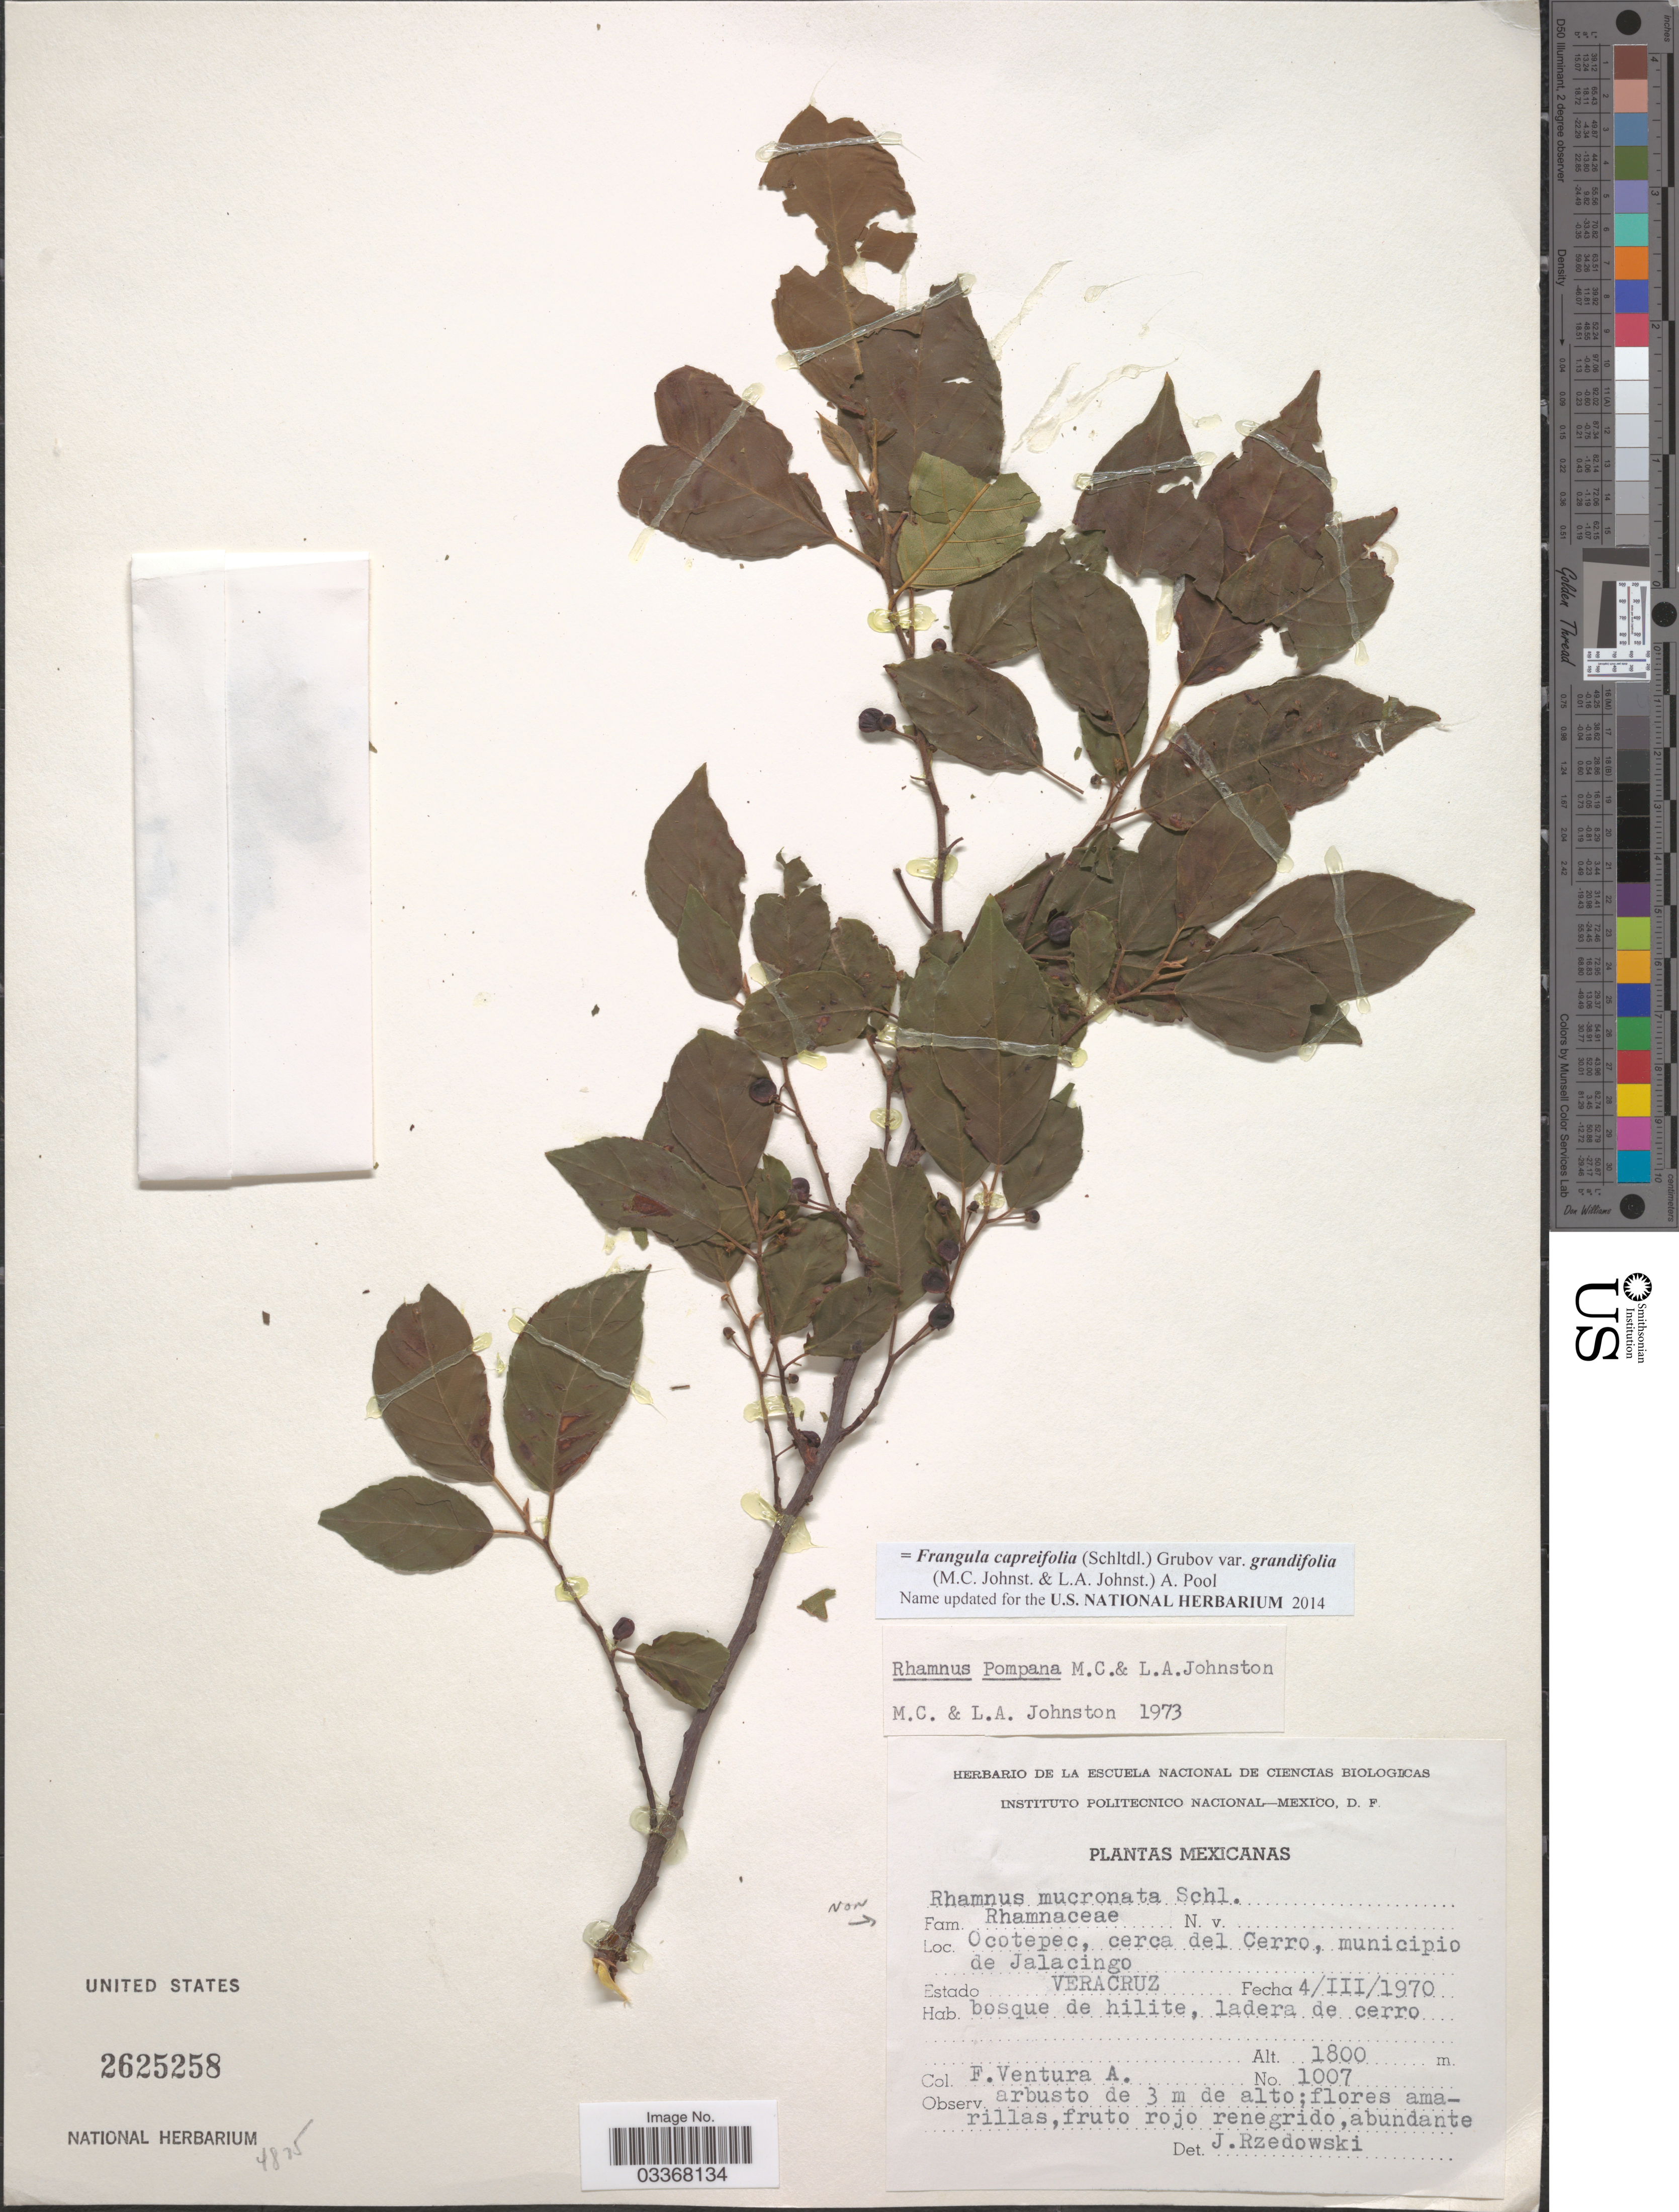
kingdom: Plantae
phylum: Tracheophyta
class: Magnoliopsida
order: Rosales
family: Rhamnaceae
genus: Frangula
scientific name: Frangula capreifolia var. grandifolia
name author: (M.C. Johnst. & L.A. Johnst.) A. Pool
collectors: F. Ventura A.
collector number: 1007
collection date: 1970-03-04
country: Mexico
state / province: Veracruz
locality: Ocotepec, cerca del Cerro, municipio de Jalacingo, Estado Veracruz.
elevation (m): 1800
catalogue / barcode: US 2625258